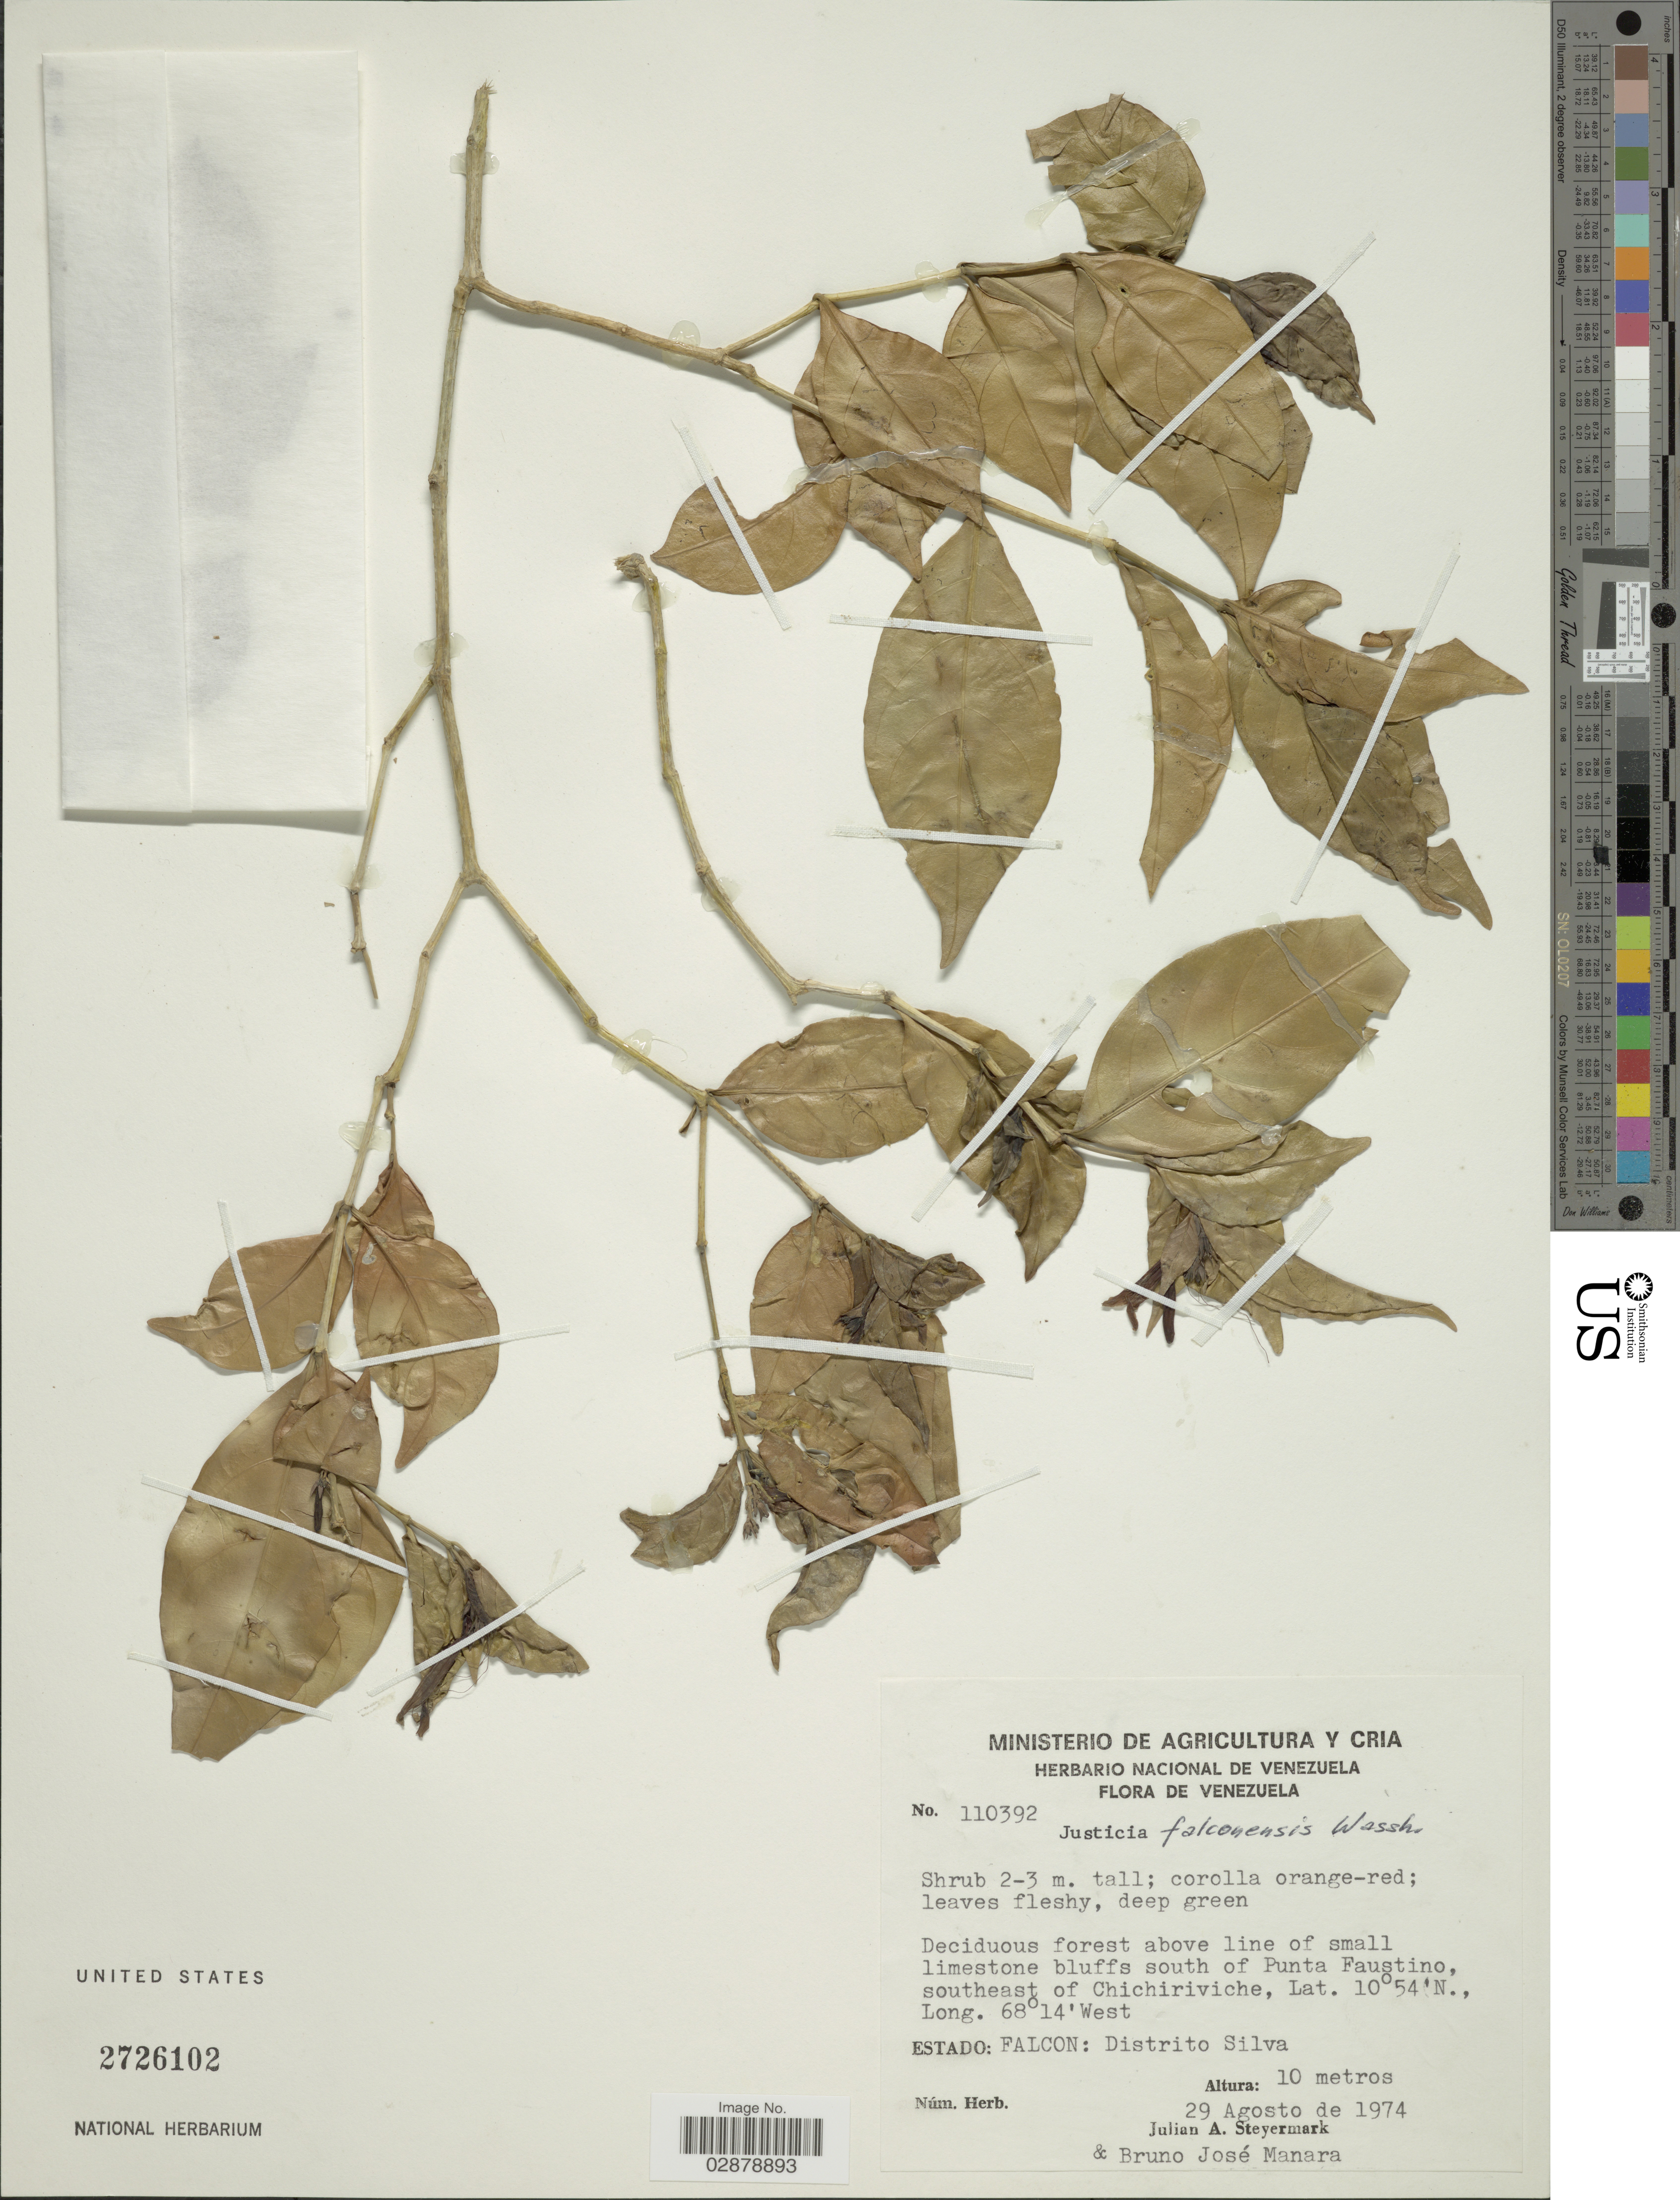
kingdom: Plantae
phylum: Tracheophyta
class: Magnoliopsida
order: Lamiales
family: Acanthaceae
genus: Justicia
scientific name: Justicia falconensis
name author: Wassh.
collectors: J. Steyermark & B. Manara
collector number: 110392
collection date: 1974-08-29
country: Venezuela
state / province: Falcón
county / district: Silva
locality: South of Punta Faustino, southeast of Chichiriviche. Distrito Silva.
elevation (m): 10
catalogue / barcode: US 2726102